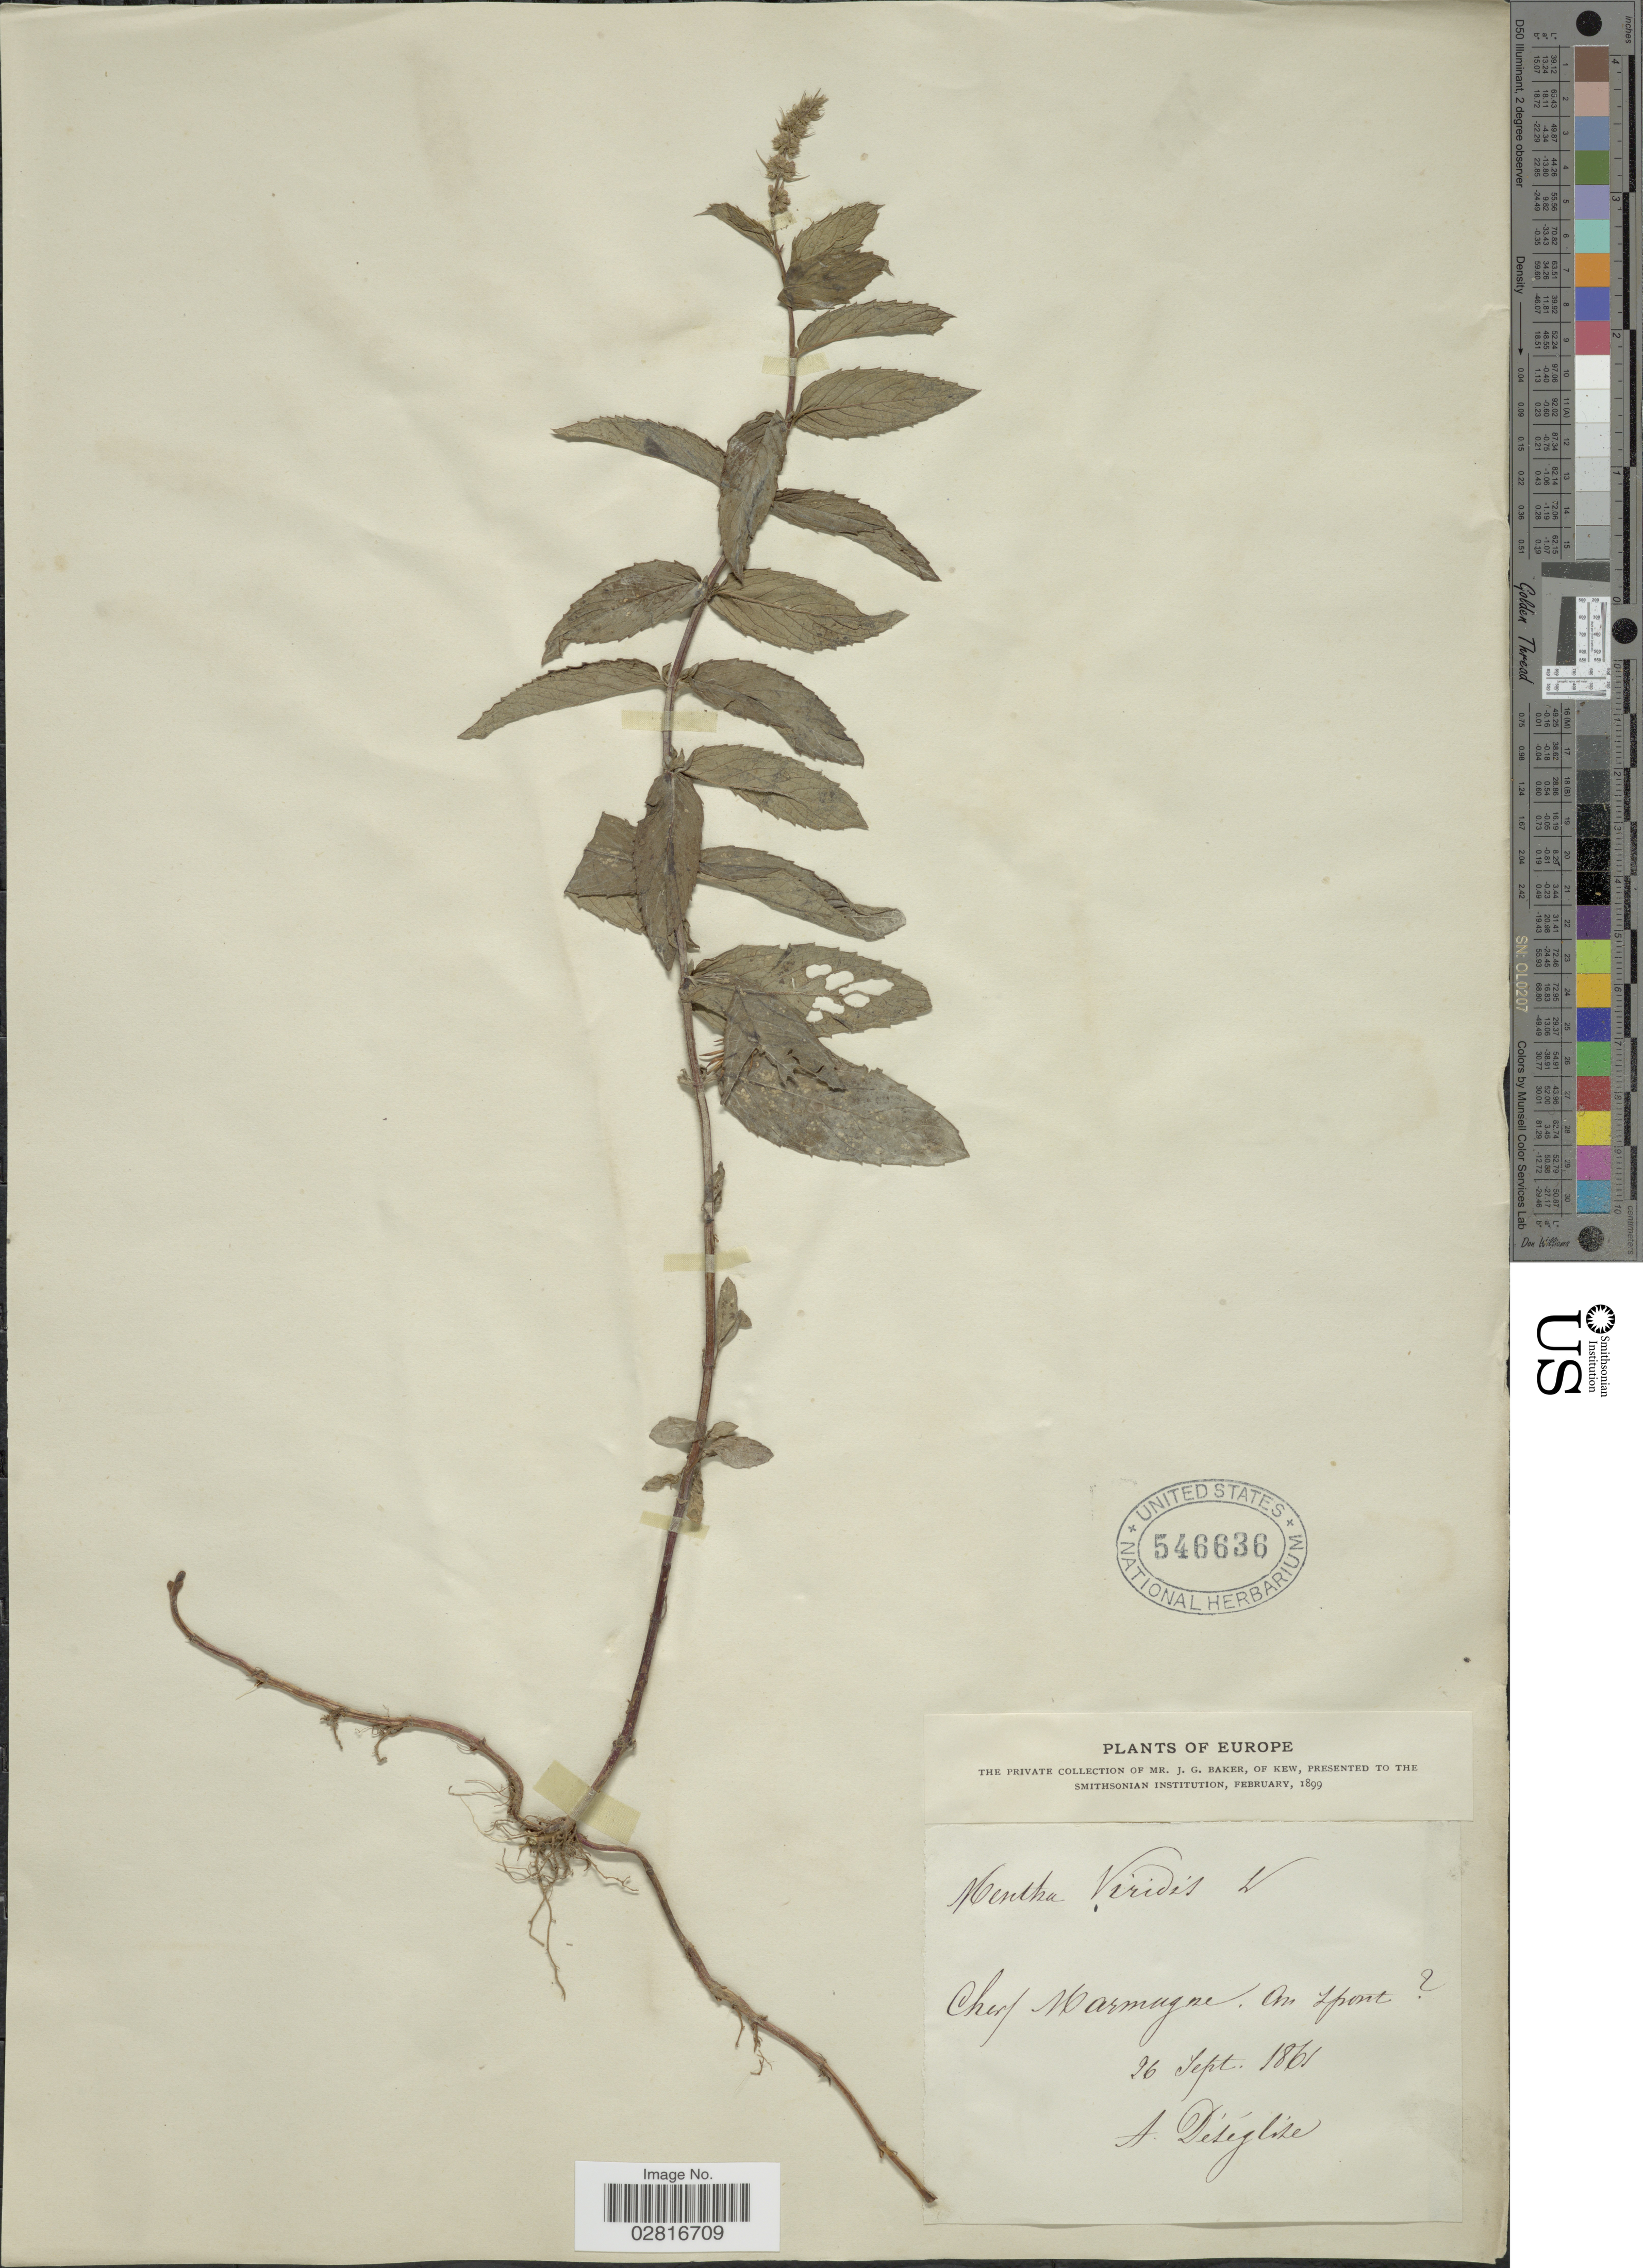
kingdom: Plantae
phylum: Tracheophyta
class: Magnoliopsida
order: Lamiales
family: Lamiaceae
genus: Mentha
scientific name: Mentha spicata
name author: L.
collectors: A. Deseglise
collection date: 1861-09-26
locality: Europe. Cherf Warmugne. An Ipom. [interpreted]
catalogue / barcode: US 546636